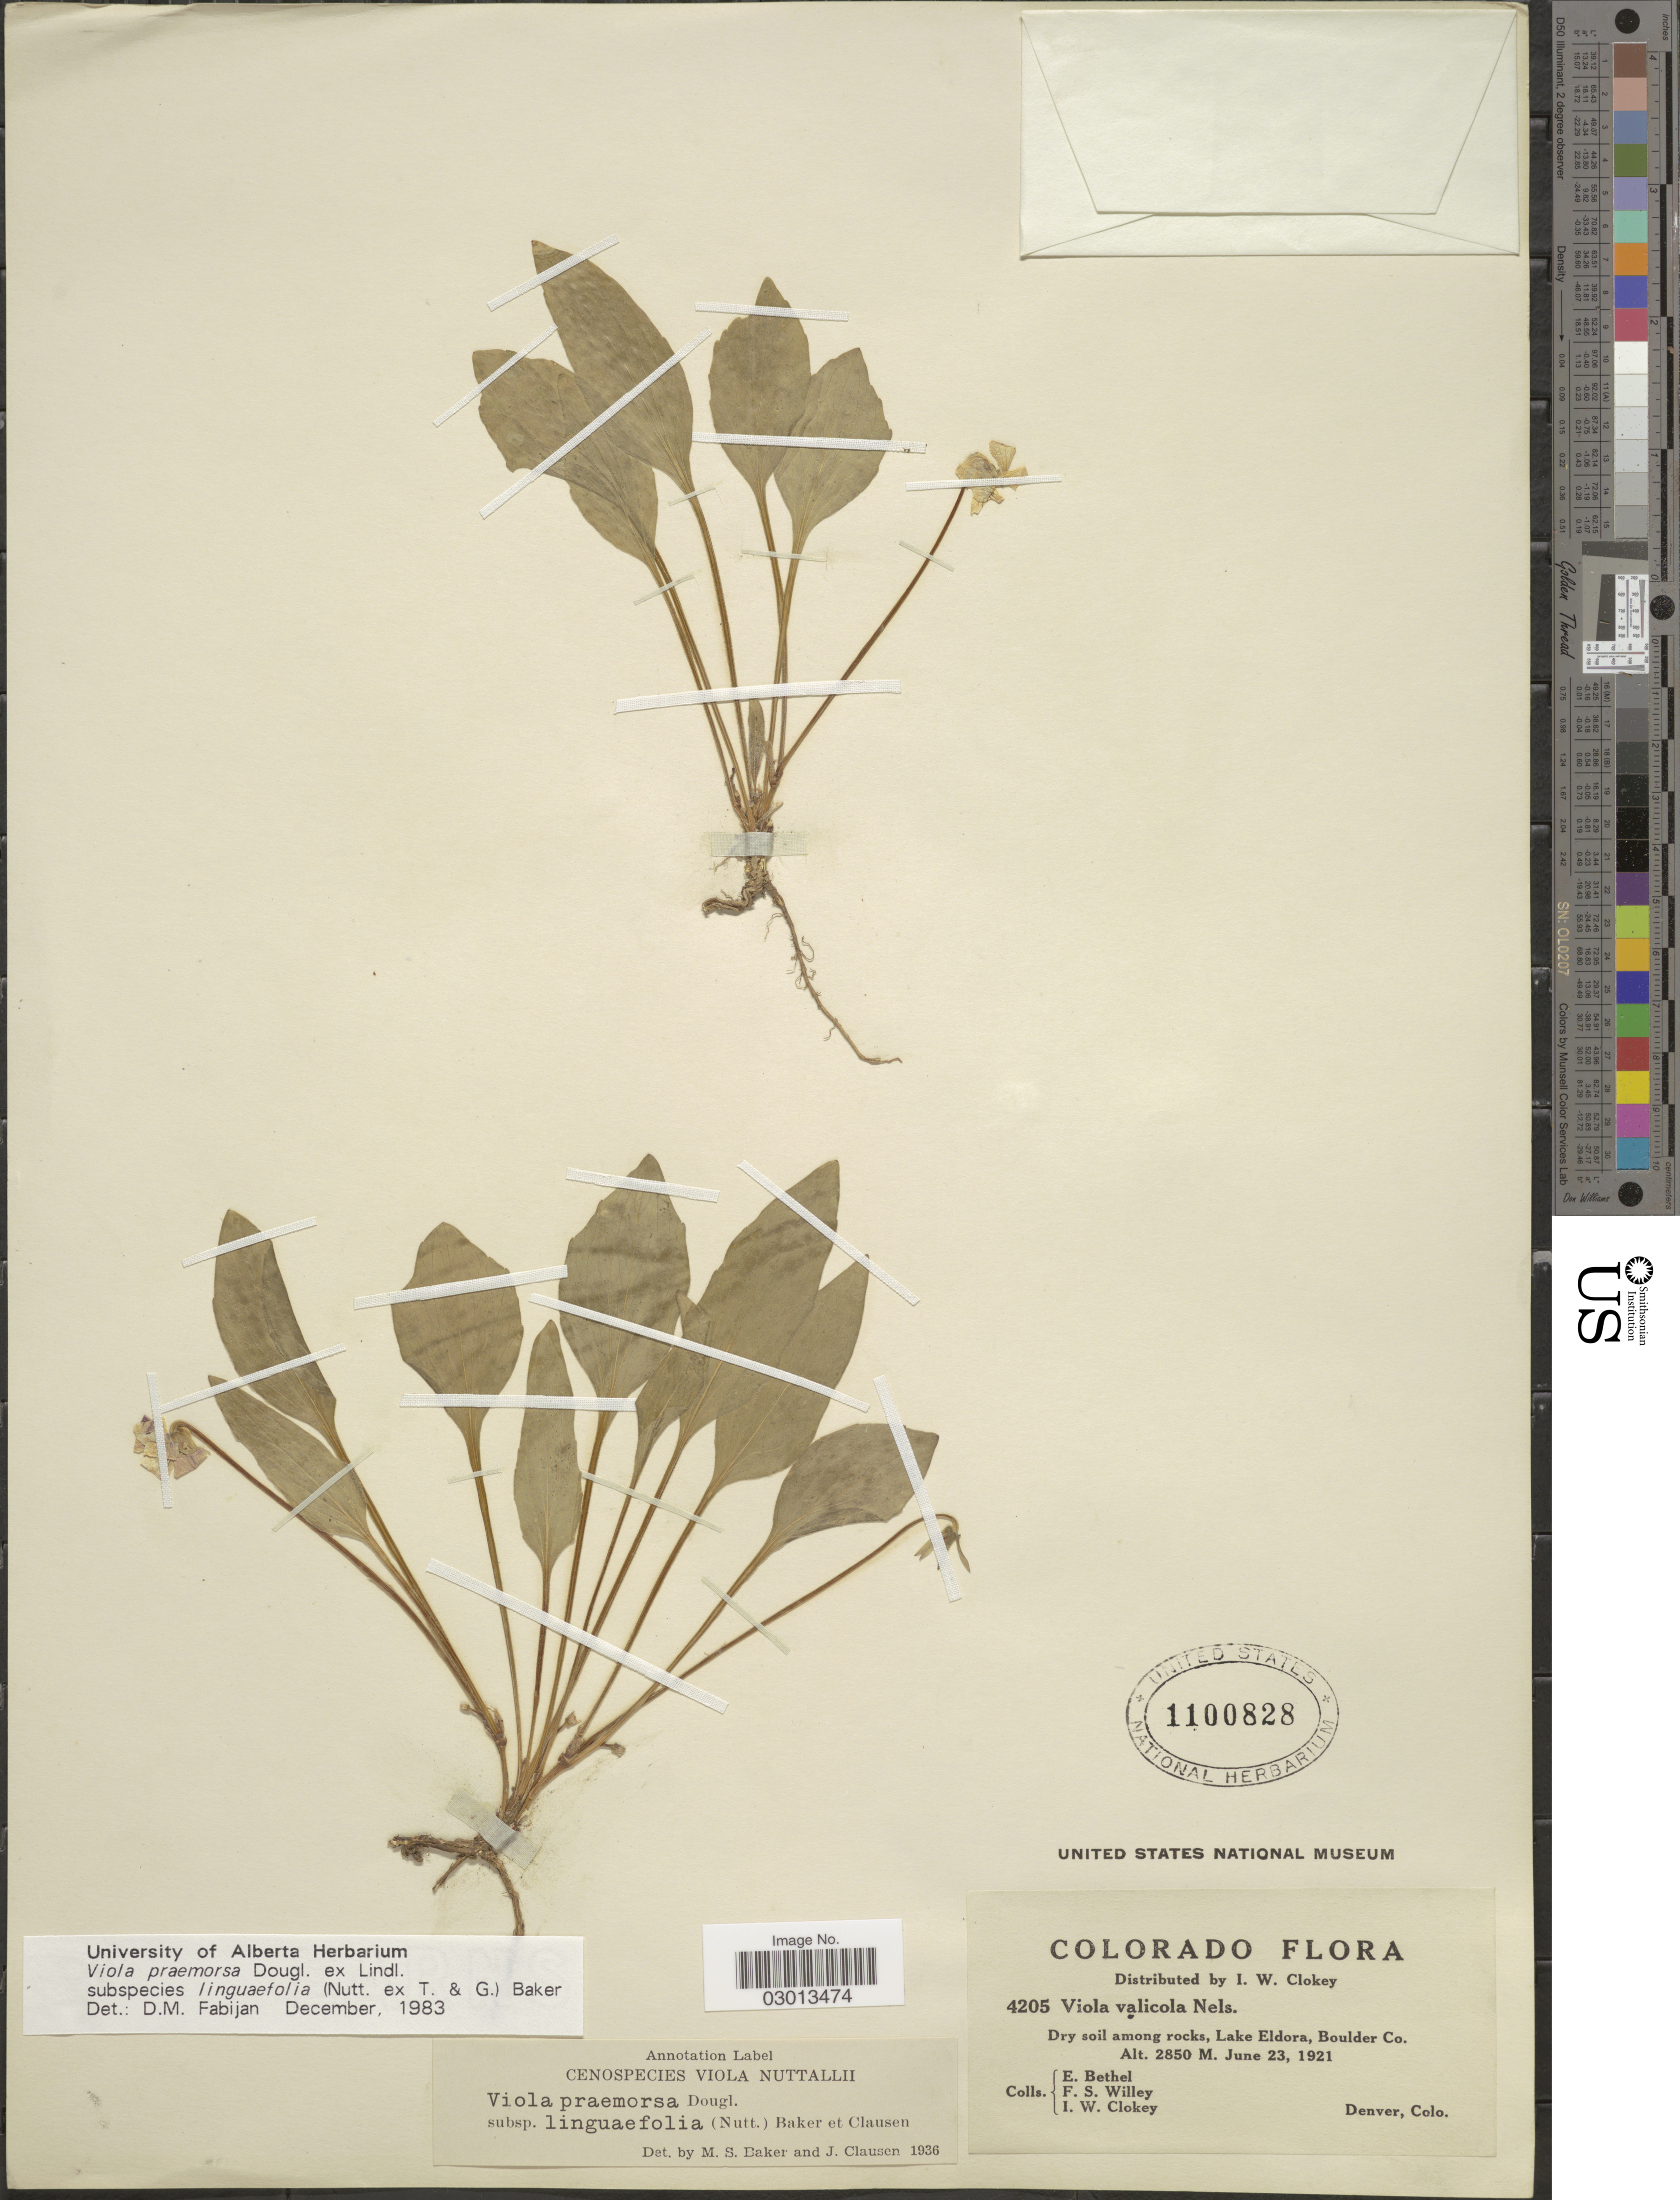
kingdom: Plantae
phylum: Tracheophyta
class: Magnoliopsida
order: Malpighiales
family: Violaceae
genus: Viola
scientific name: Viola praemorsa subsp. linguifolia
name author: (Nutt.) M.S. Baker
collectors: E. Bethel, F. Willey & I. W. Clokey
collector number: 4205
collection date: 1921-06-23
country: United States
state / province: Colorado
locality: Lake Eldora, Boulder Co.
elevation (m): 2850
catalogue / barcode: US 1100828